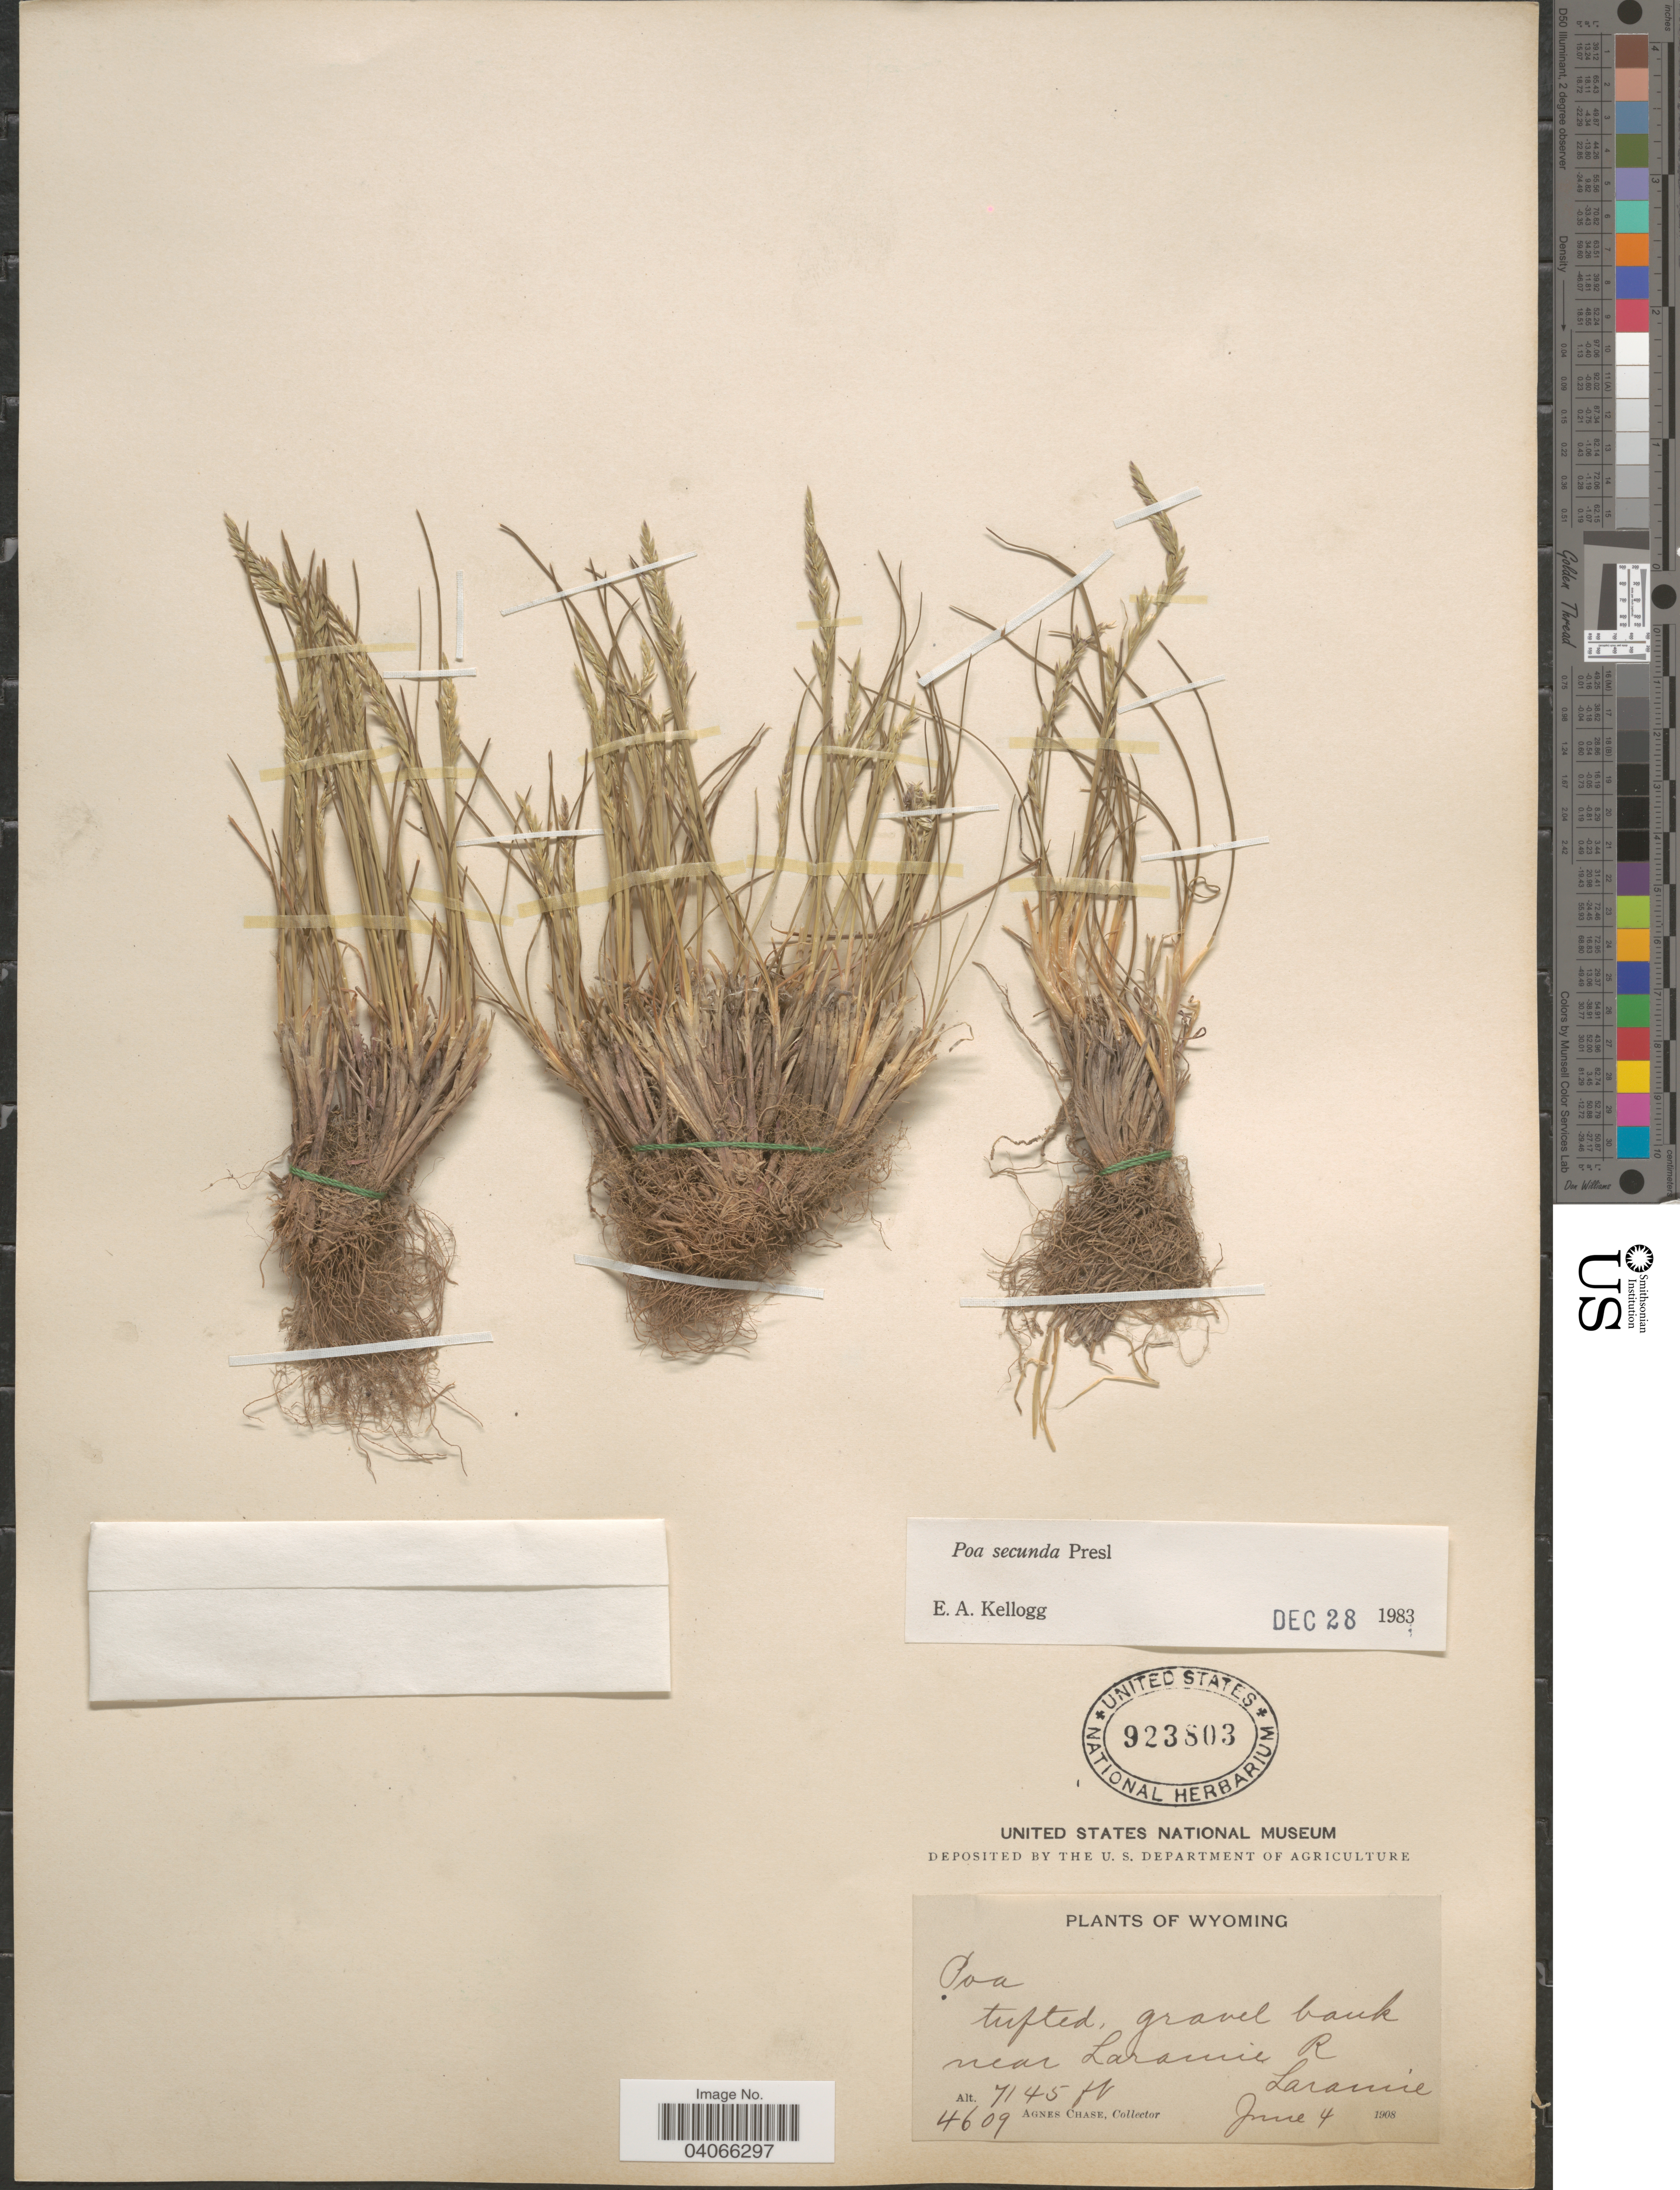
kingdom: Plantae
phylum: Tracheophyta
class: Liliopsida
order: Poales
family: Poaceae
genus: Poa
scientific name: Poa secunda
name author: J. Presl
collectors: Chase, --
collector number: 4609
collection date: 1908-06-04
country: United States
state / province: Wyoming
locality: Tufted, gravel bank near Laramie R. Laramie.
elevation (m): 2178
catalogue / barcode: US 923803